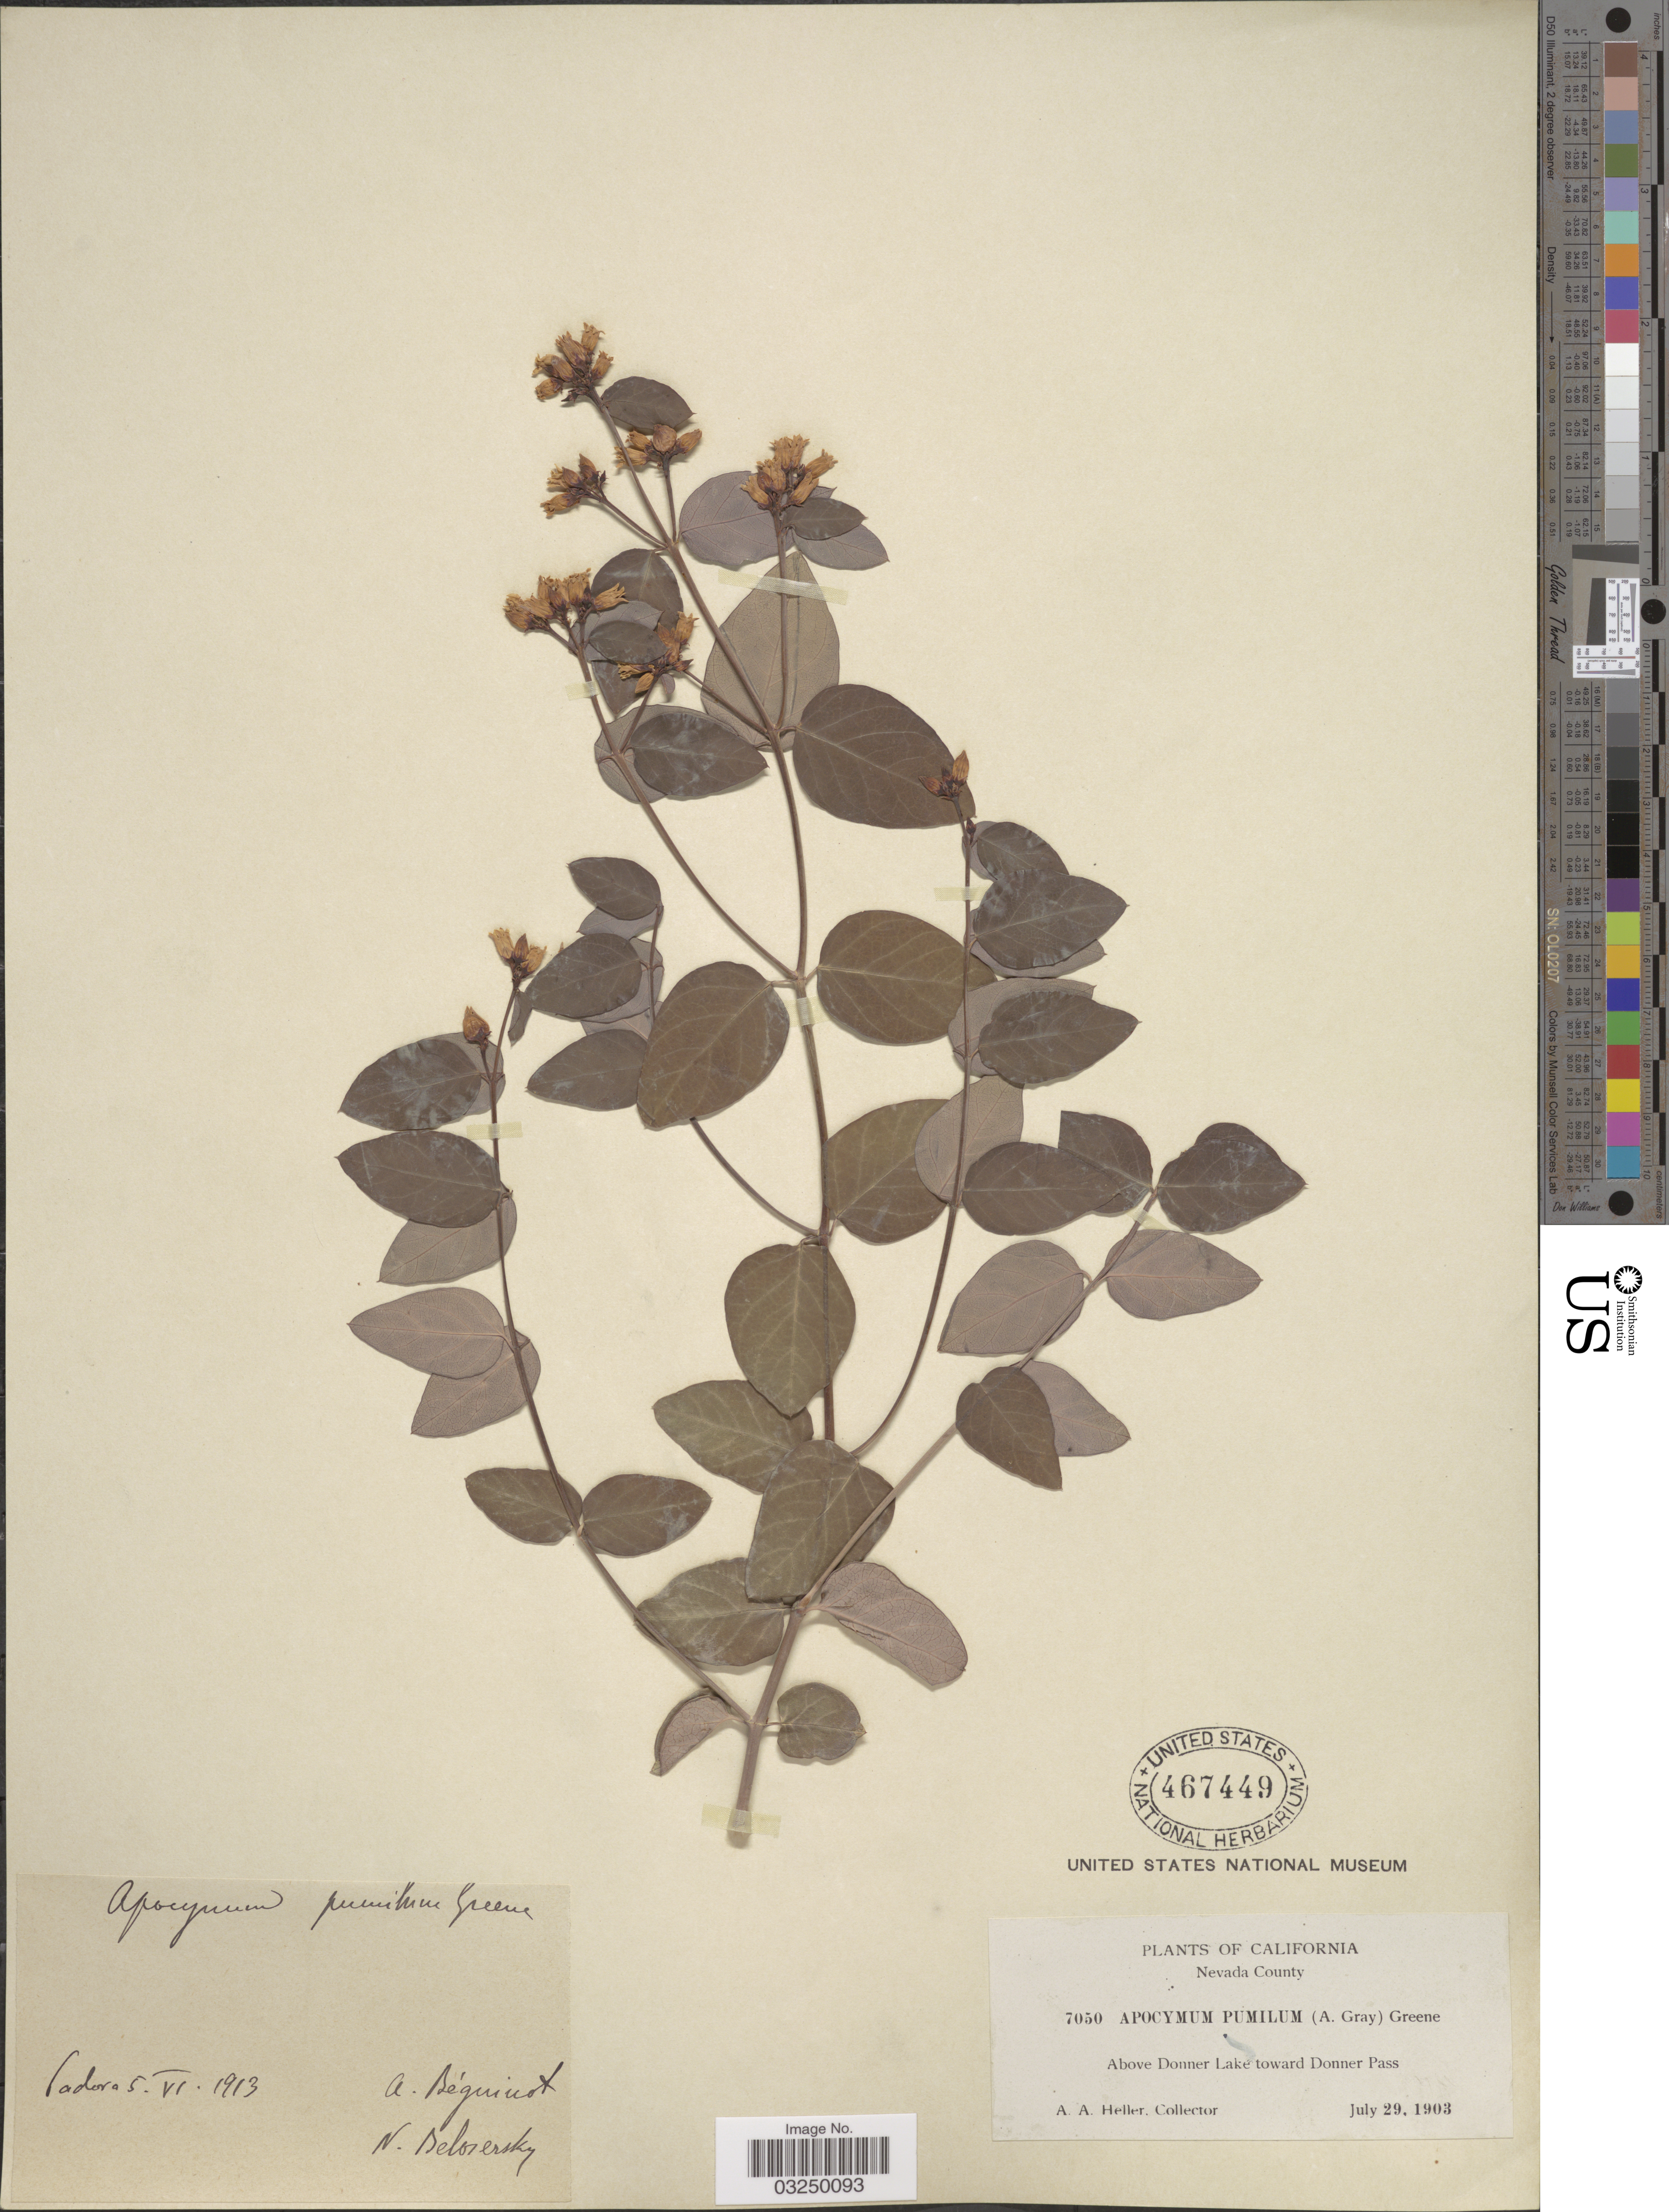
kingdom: Plantae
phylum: Tracheophyta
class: Magnoliopsida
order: Gentianales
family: Apocynaceae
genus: Apocynum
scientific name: Apocynum pumilum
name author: (A. Gray) Greene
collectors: A. A. Heller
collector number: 7050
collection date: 1903-07-29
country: United States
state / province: California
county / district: Nevada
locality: Nevada County. Above Donner Lake toward Donner Pass.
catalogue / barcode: US 467449